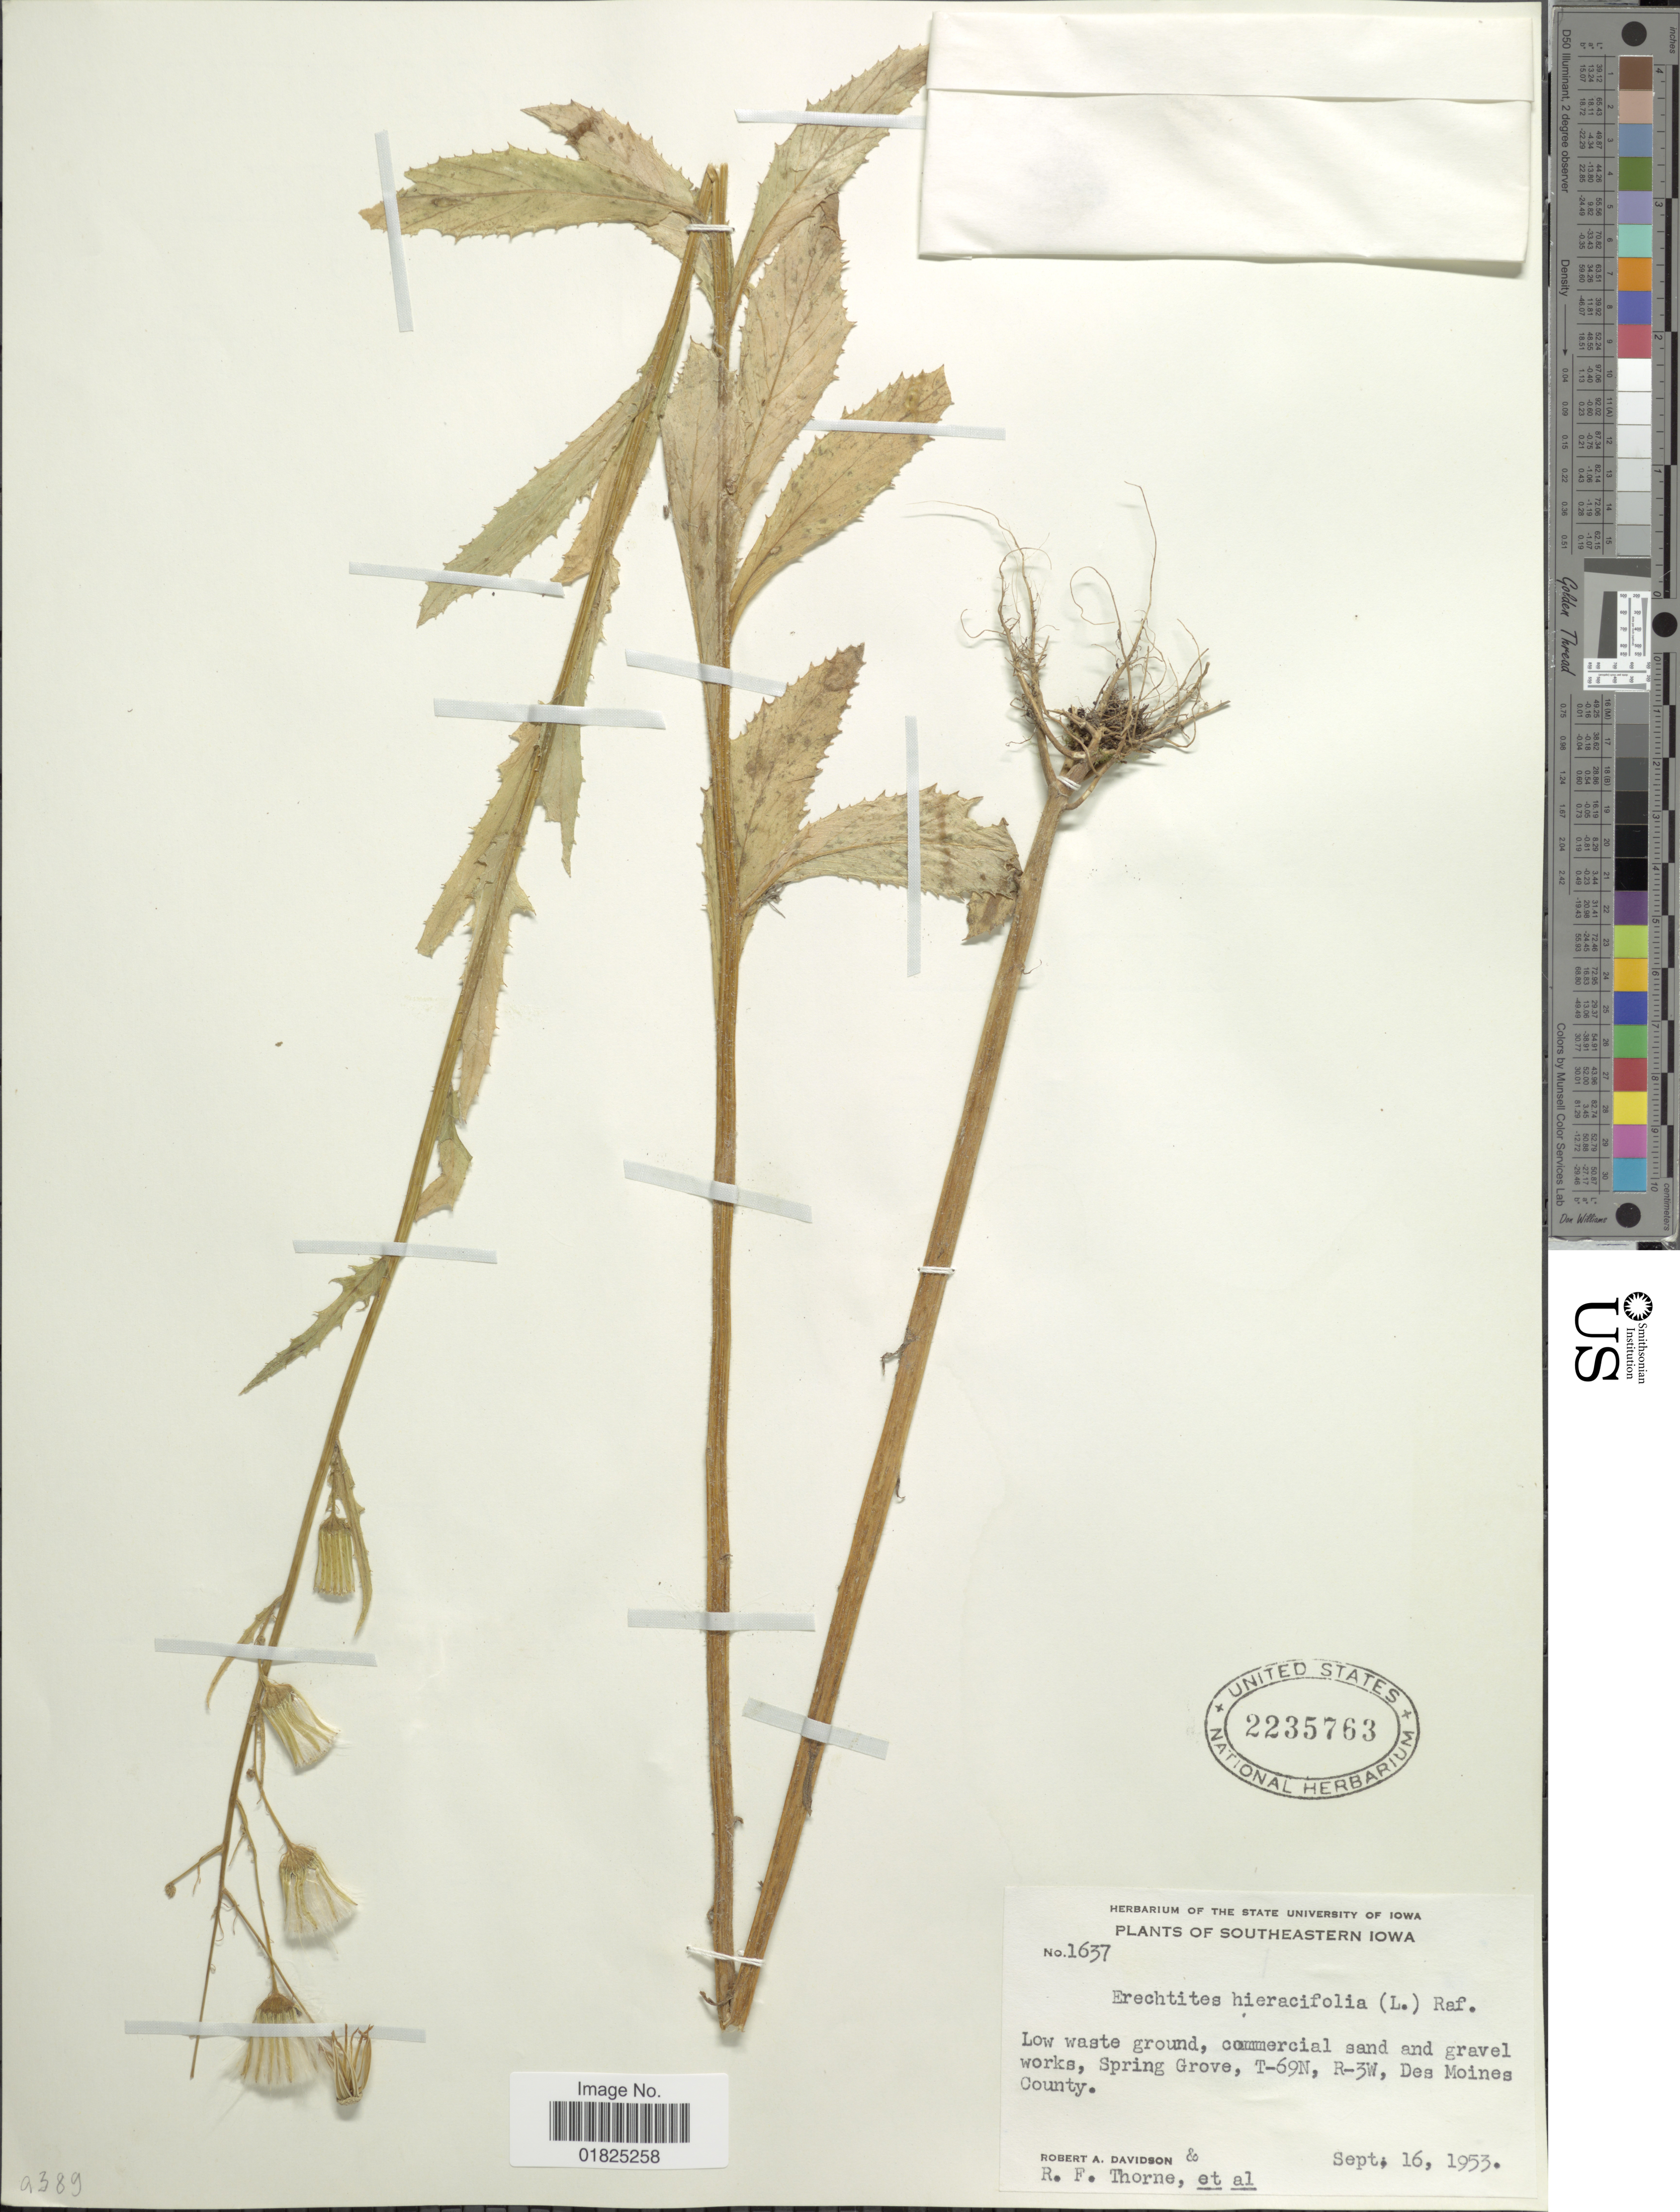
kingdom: Plantae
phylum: Tracheophyta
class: Magnoliopsida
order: Asterales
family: Asteraceae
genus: Erechtites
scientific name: Erechtites hieraciifolius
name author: (L.) Raf. ex DC.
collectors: R. A. Davidson, R. F. Thorne & et al.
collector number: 1637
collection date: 1953-09-16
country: United States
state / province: Iowa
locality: Southeastern Iowa, Spring Grove T69N R-3W, Des Moines County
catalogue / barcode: US 2235763